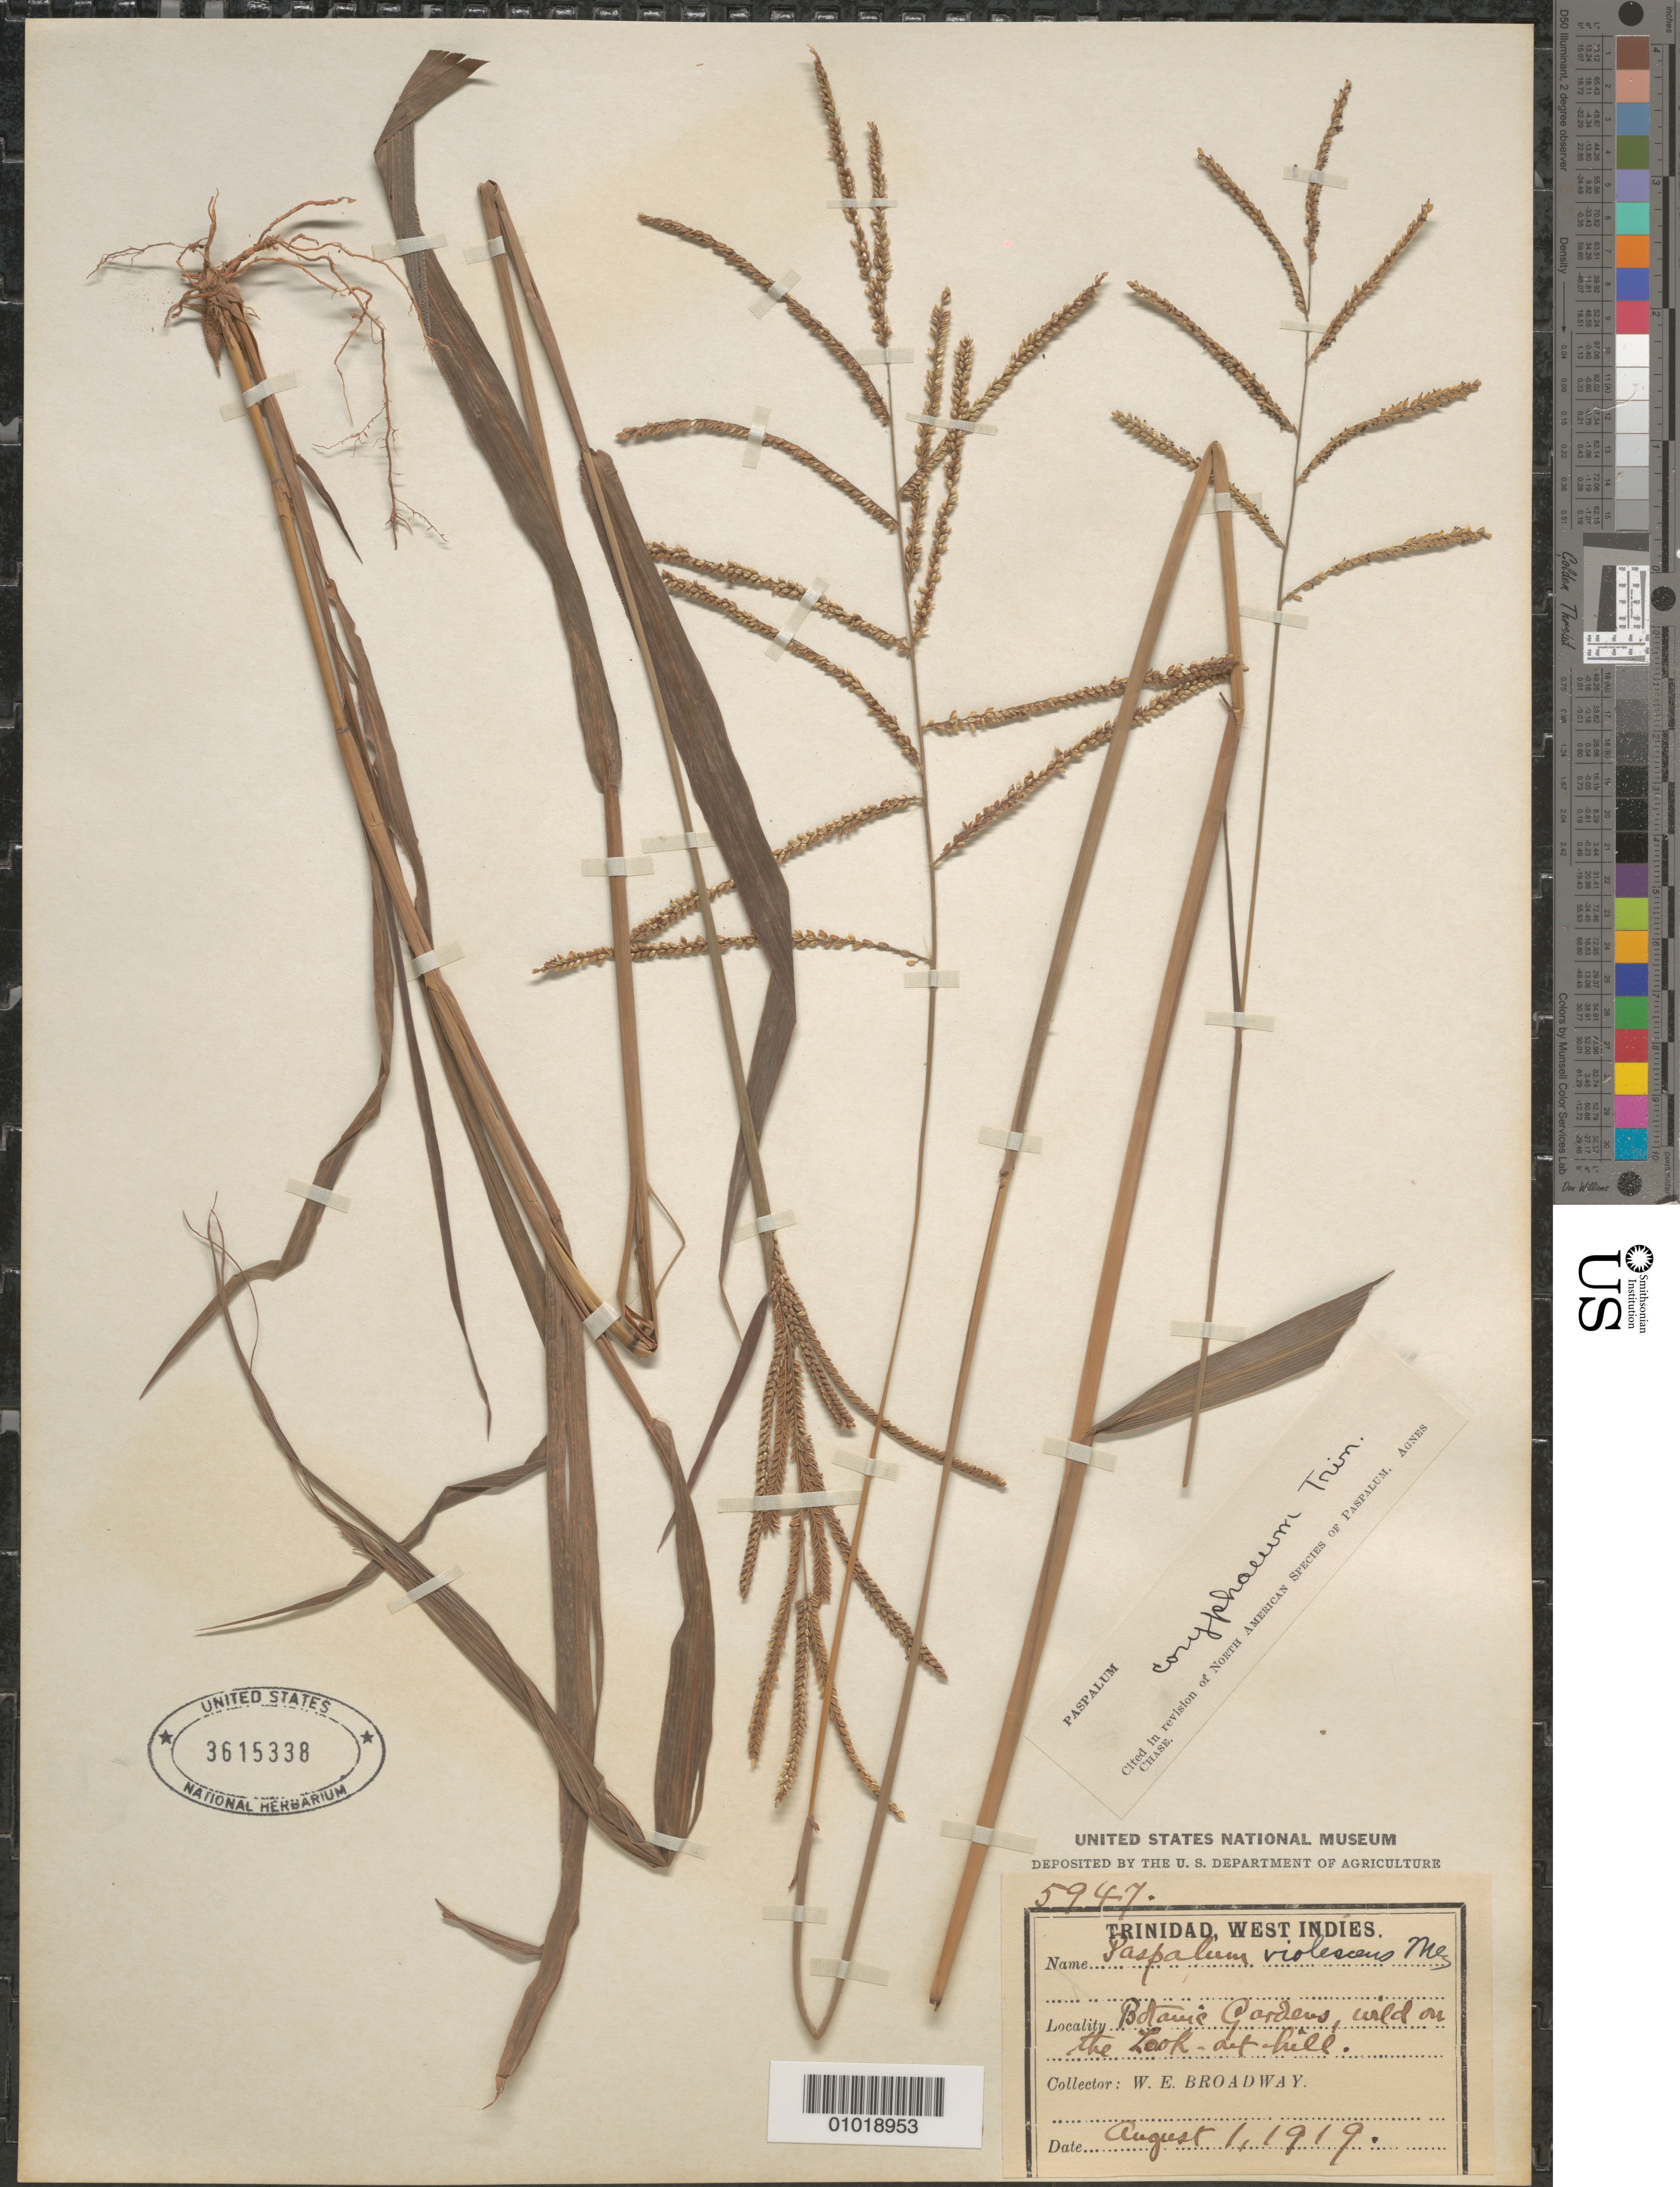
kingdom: Plantae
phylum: Tracheophyta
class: Liliopsida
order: Poales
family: Poaceae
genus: Paspalum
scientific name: Paspalum coryphaeum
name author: Trin.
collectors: W. E. Broadway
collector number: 5947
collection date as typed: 01 Apr 1919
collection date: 1919-04-01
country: Trinidad and Tobago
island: Trinidad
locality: Botanic gardens, wild on the Look-out-Hill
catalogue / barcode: US 3615338